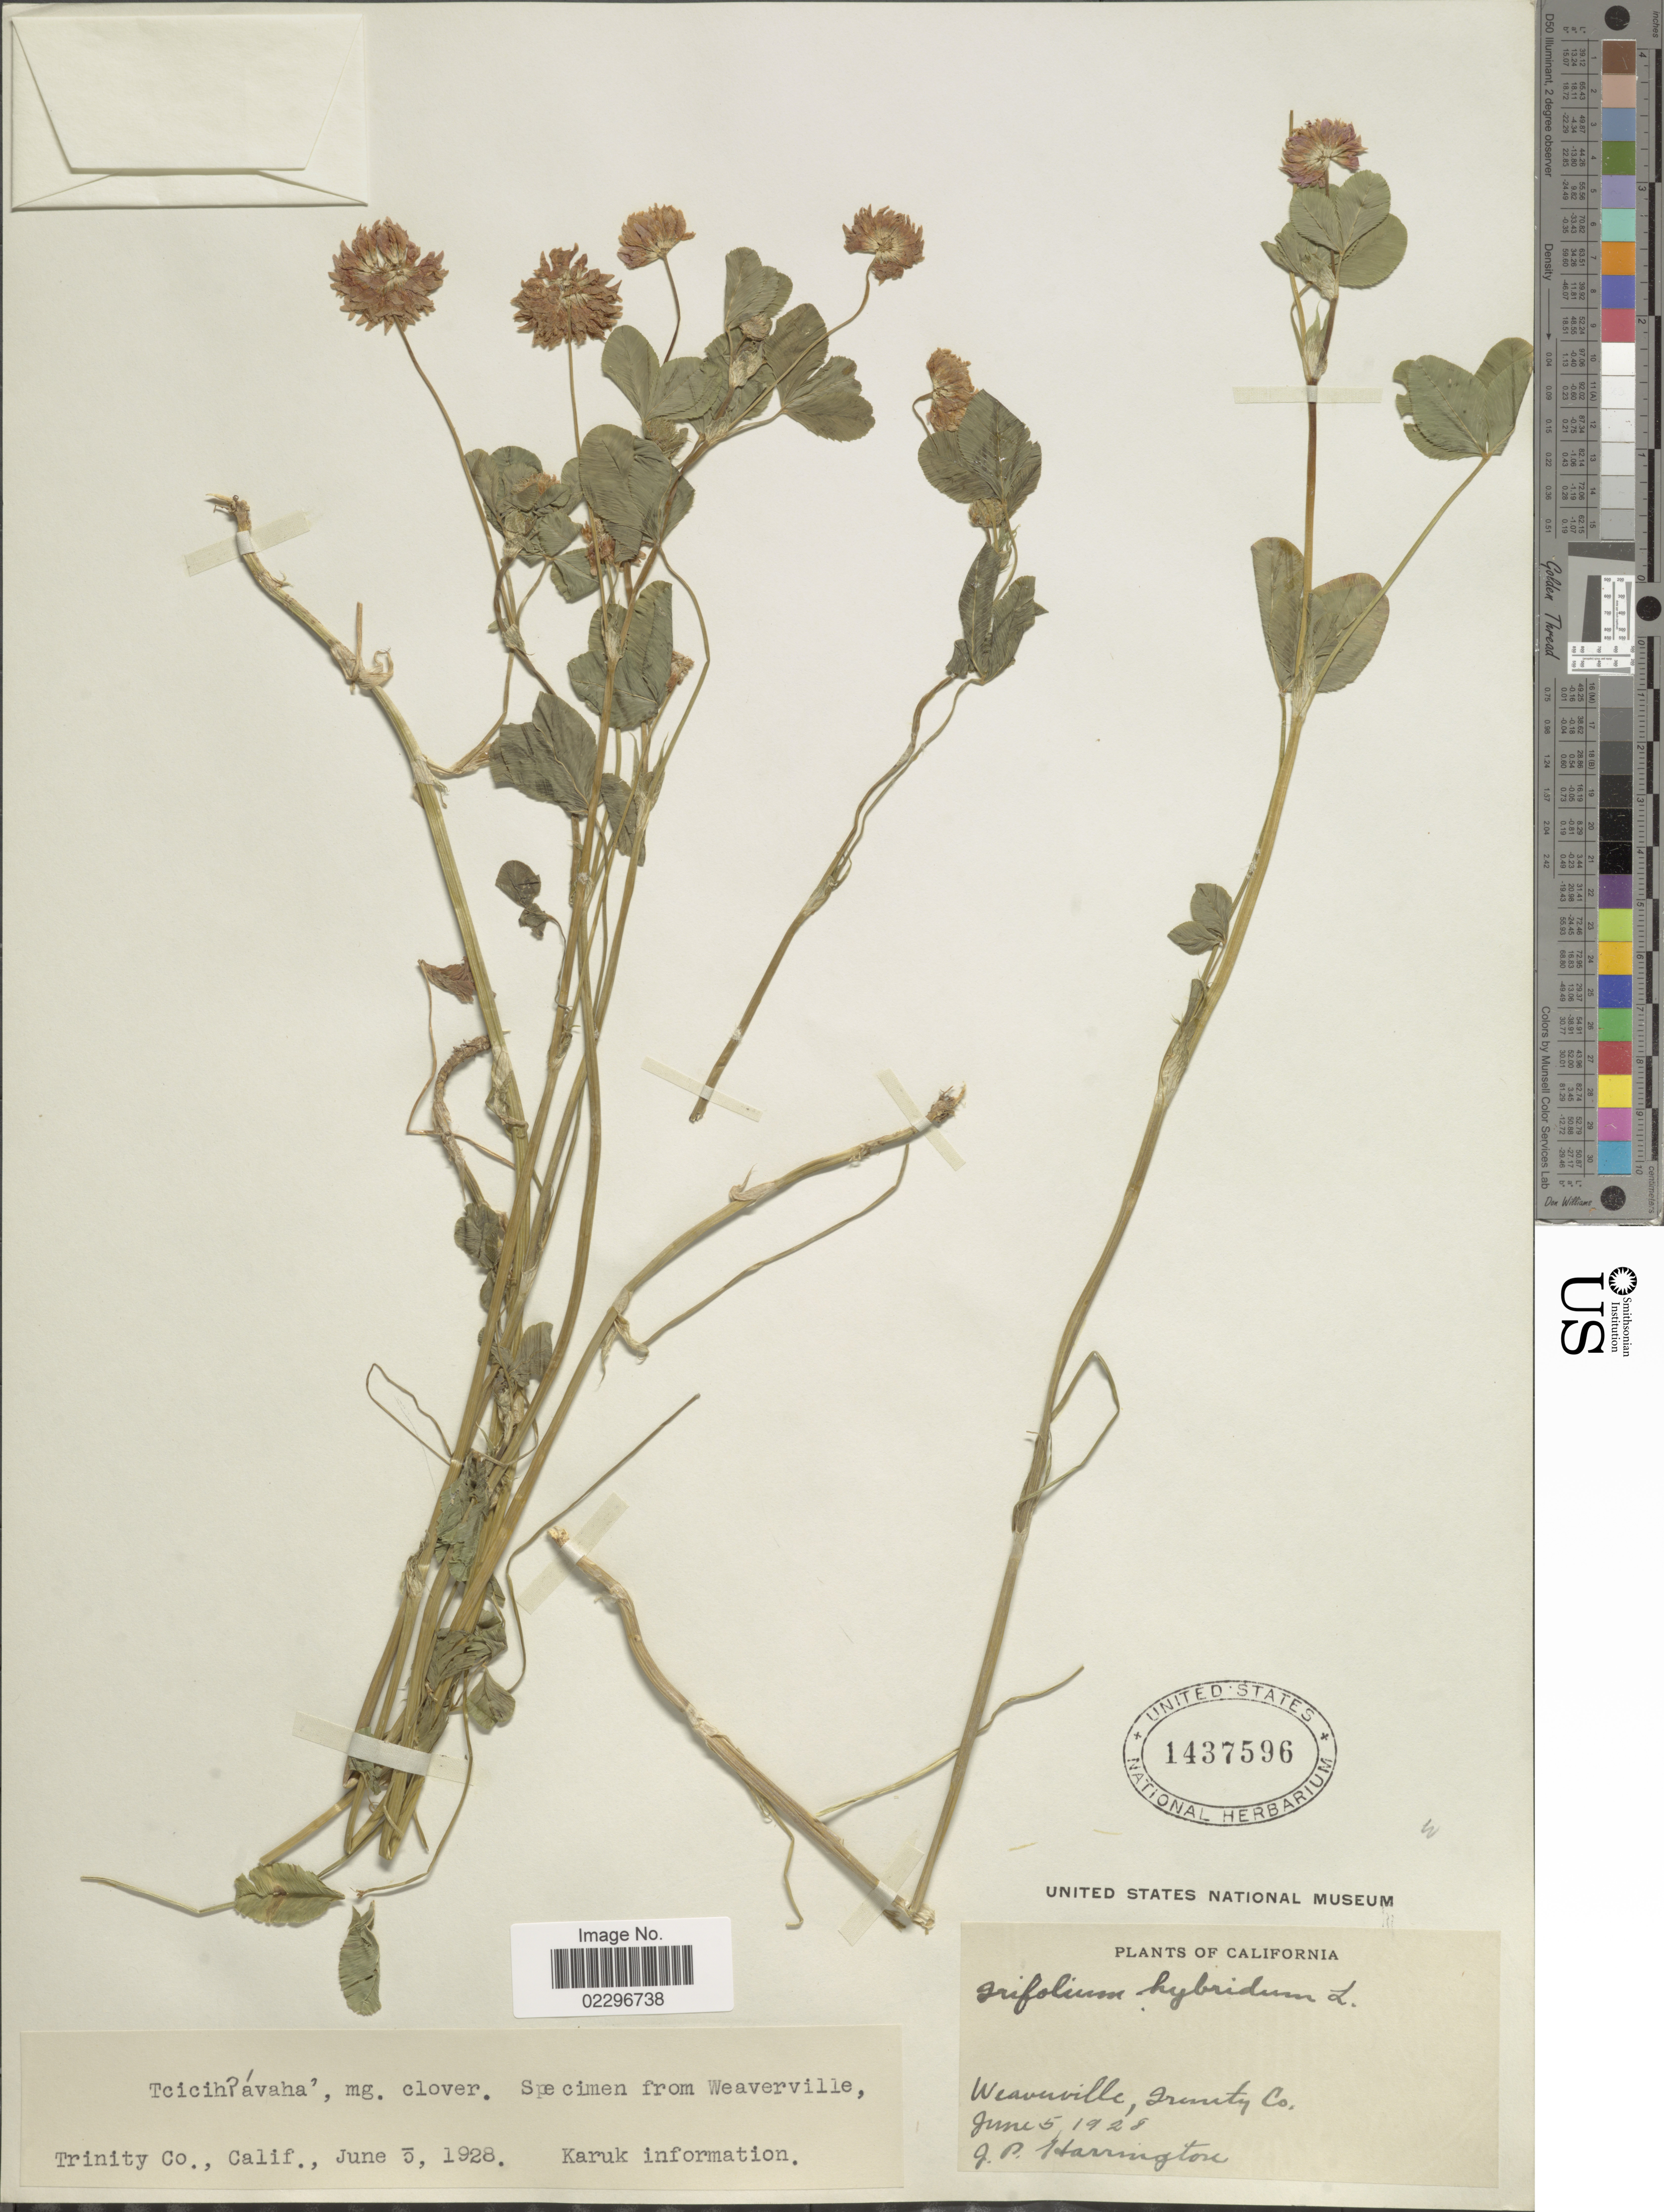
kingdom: Plantae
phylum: Tracheophyta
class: Magnoliopsida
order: Fabales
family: Fabaceae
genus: Trifolium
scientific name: Trifolium hybridum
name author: L.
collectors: J. Harrington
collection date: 1928-06-05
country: United States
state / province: California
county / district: Trinity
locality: Weaverville. Trinity Co., Calif.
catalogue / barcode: US 1437596